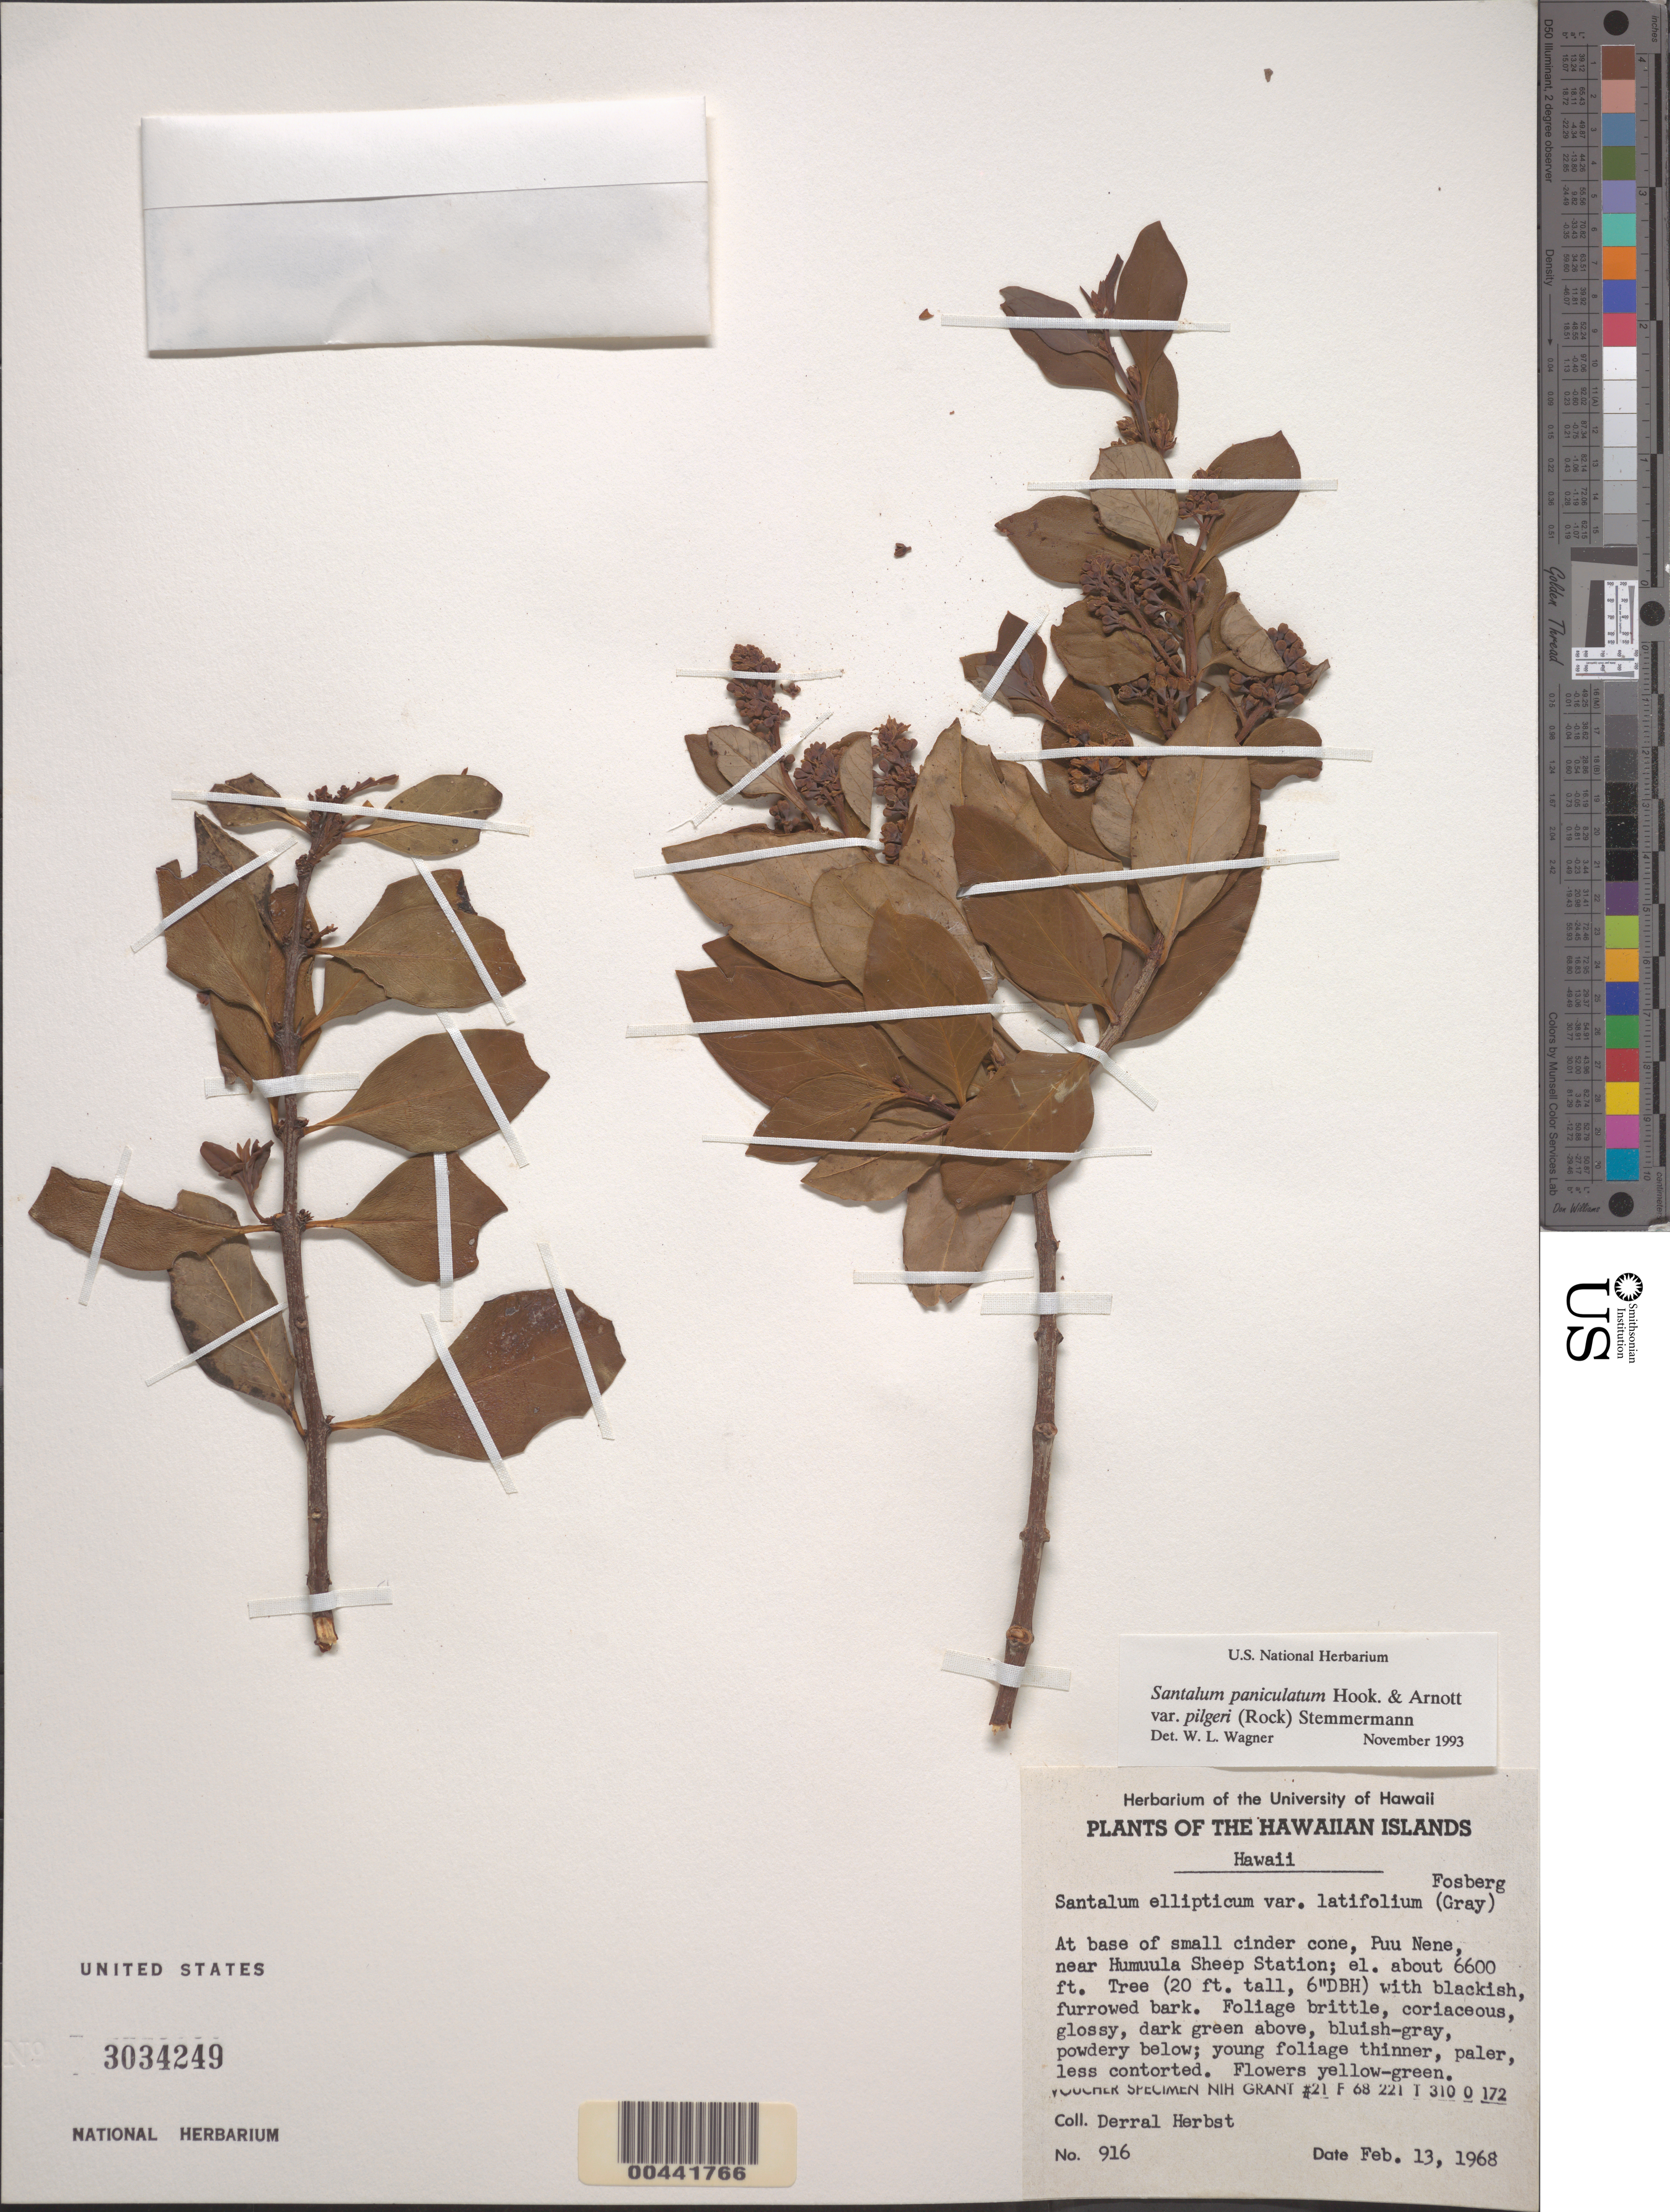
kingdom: Plantae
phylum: Tracheophyta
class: Magnoliopsida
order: Santalales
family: Santalaceae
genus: Santalum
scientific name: Santalum paniculatum var. pilgeri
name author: (Rock) Stemmerm.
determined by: Wagner, W. L., (BOT), Smithsonian Institution - National Museum of Natural History (UNITED STATES)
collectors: D. R. Herbst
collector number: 916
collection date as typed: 13 Feb 1962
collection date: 1962-02-13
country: United States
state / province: Hawaii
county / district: Hawaii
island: Hawaii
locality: At base of small cinder cone, Puu Nene, near Humuula Sheep Station.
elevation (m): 2012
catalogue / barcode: US 3034249